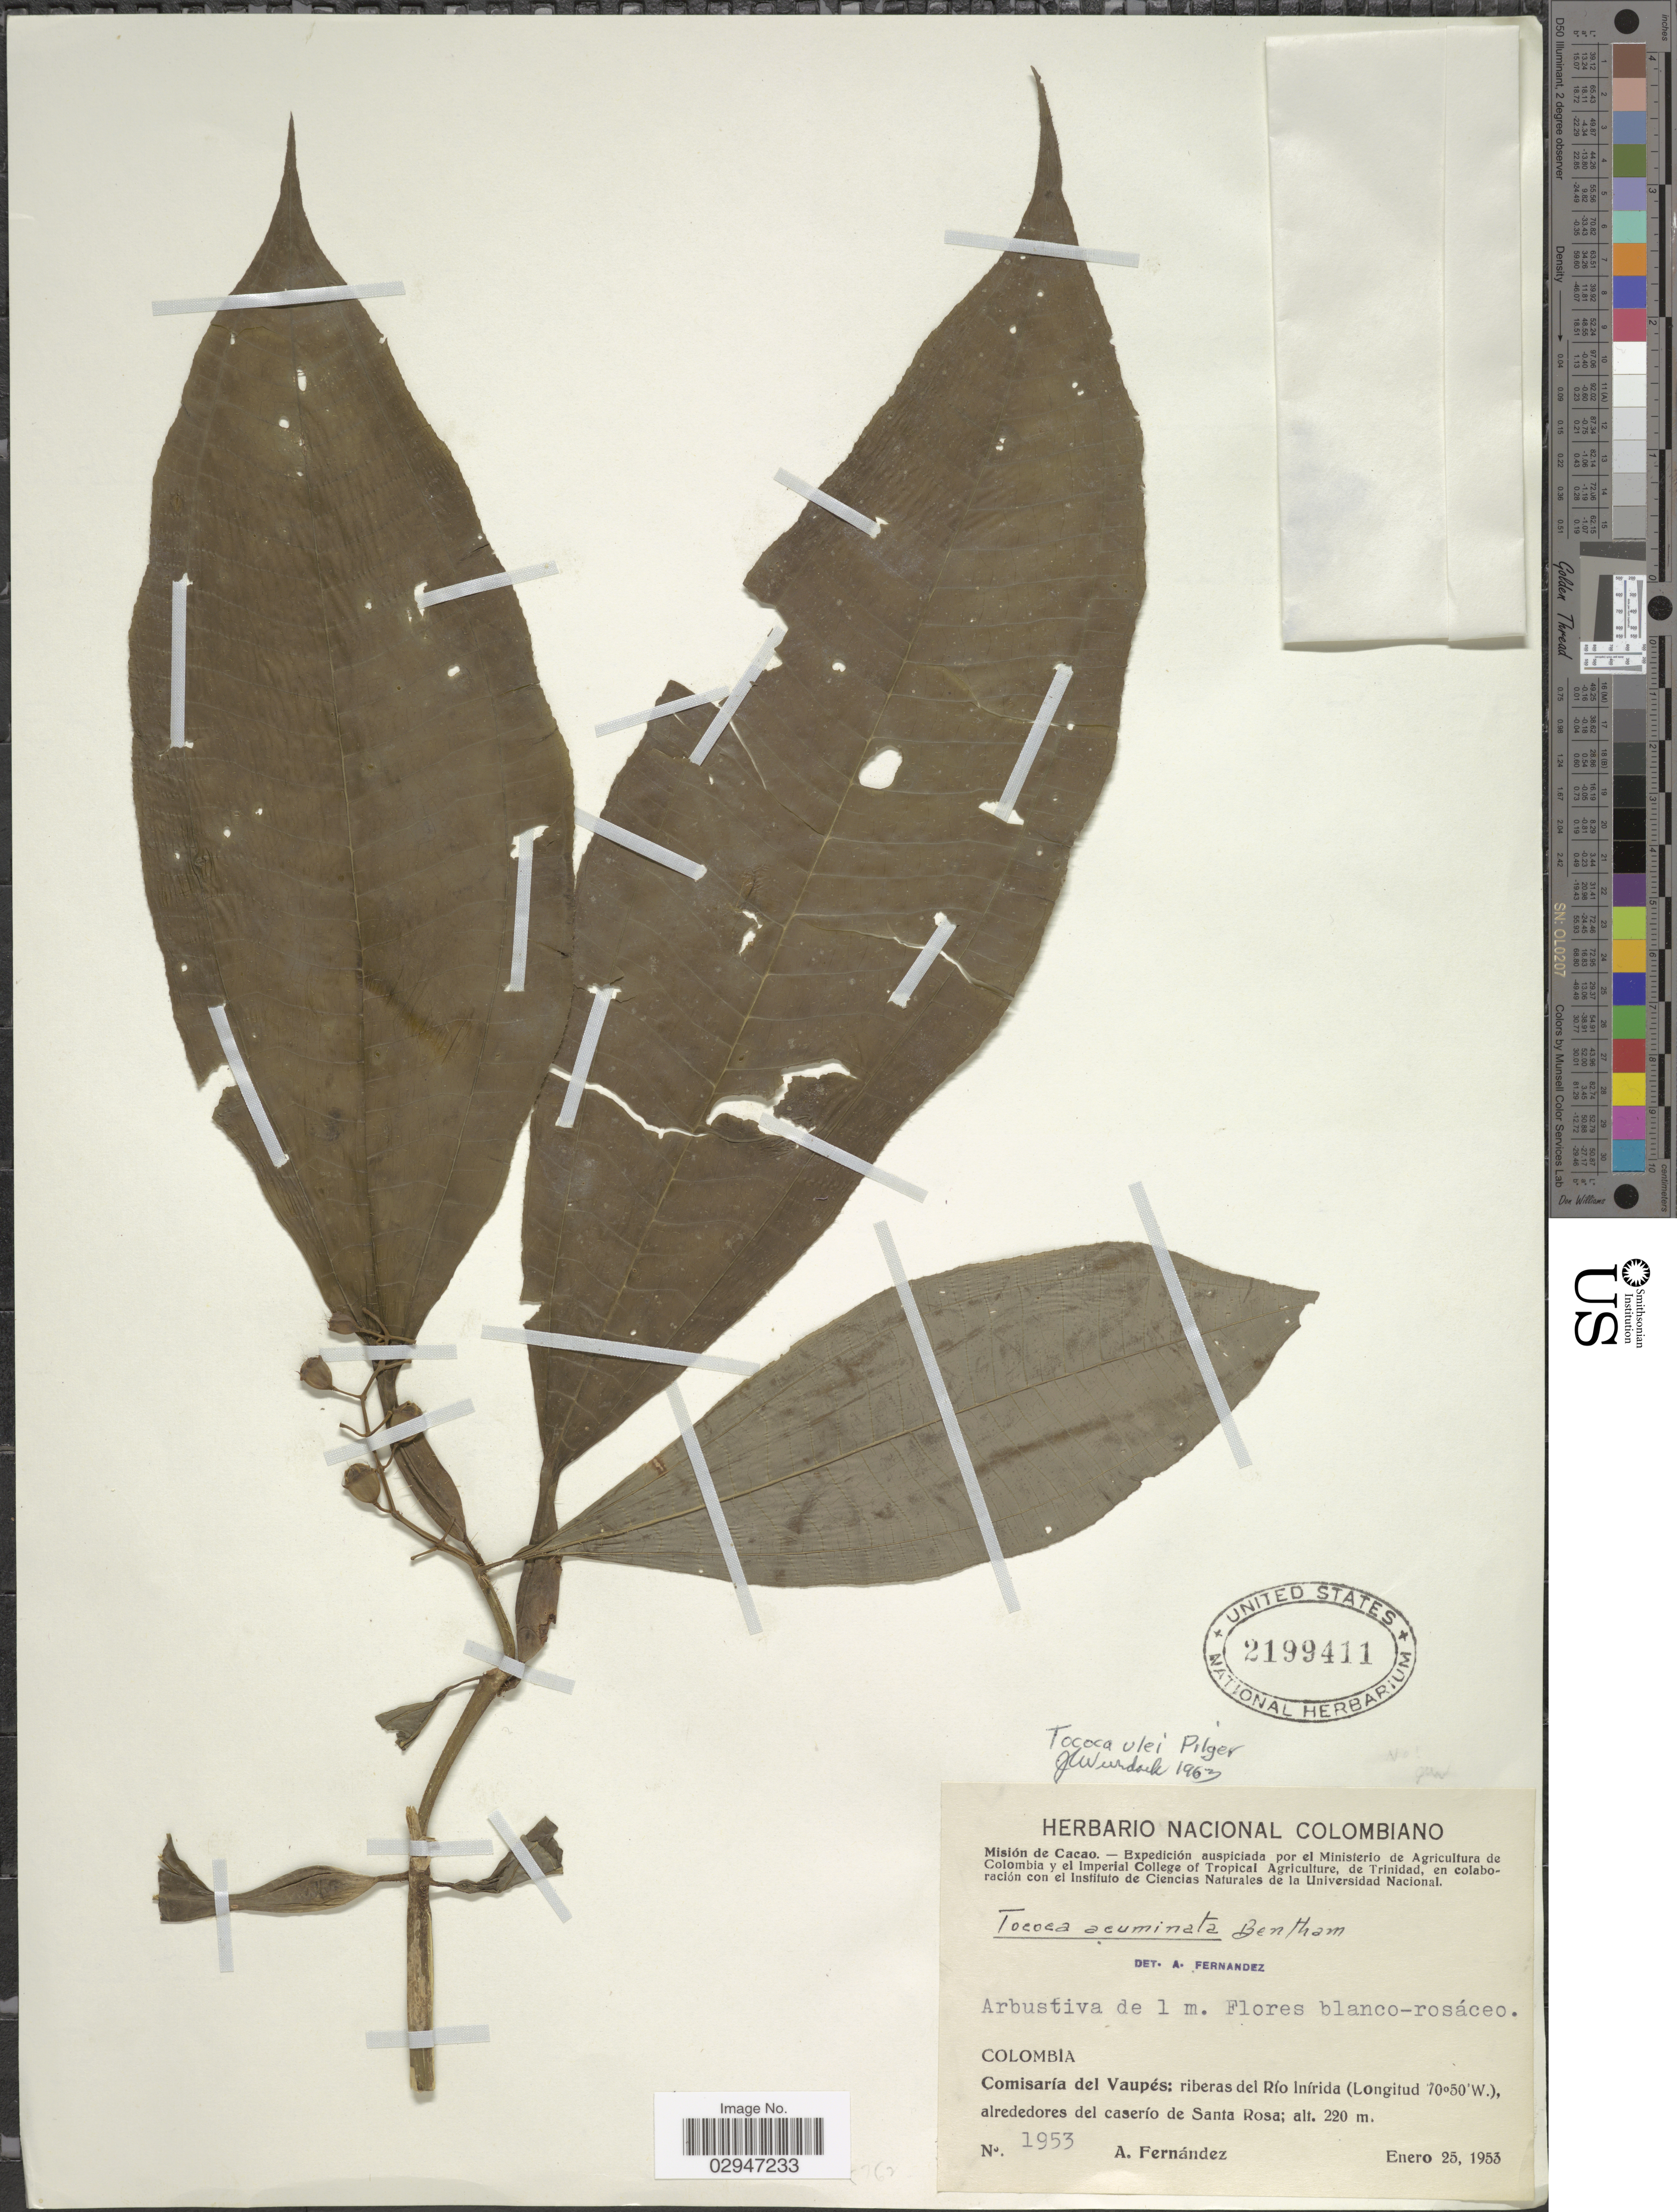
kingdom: Plantae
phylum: Tracheophyta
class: Magnoliopsida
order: Myrtales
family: Melastomataceae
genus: Tococa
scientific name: Tococa ulei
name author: Pilg.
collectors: A. Fernández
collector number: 1953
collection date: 1953-01-25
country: Colombia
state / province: Vaupés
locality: Comisaría del Vaupés: riberas del Río Inírida, alrededores del caserío de Santa Rosa.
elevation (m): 220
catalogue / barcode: US 2199411